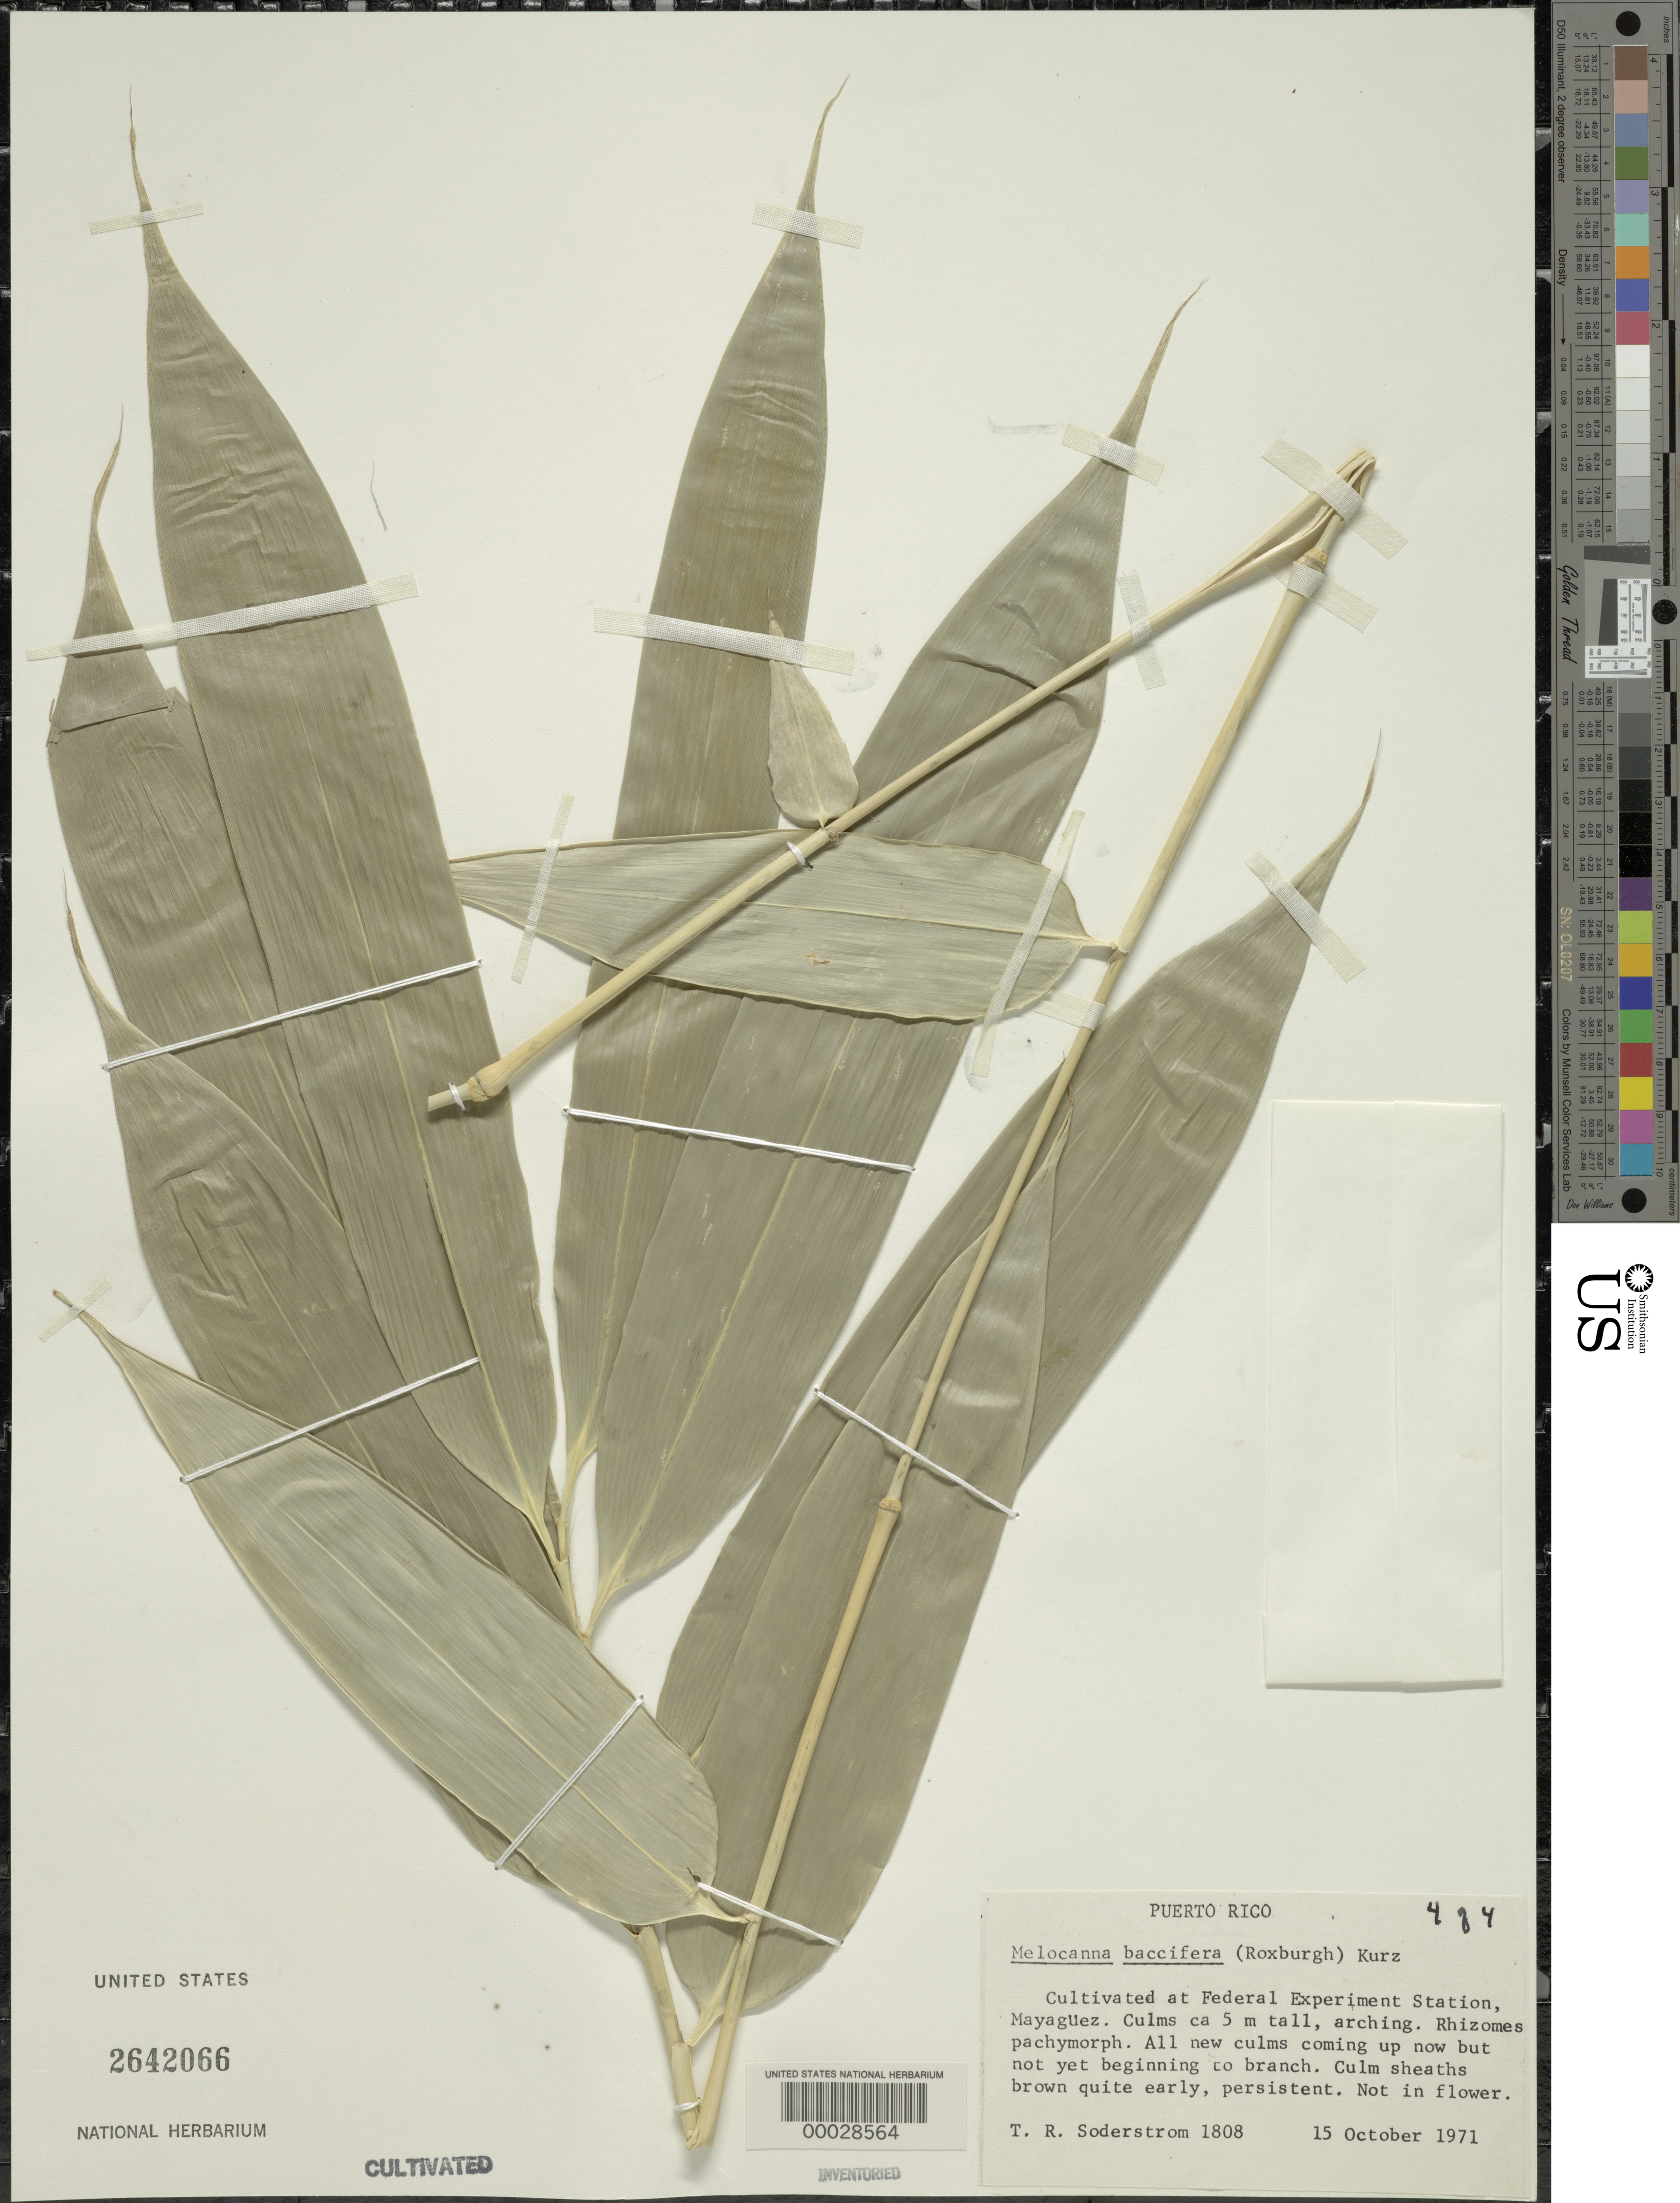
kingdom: Plantae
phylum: Tracheophyta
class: Liliopsida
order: Poales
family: Poaceae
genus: Melocanna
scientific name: Melocanna baccifera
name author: (Roxb.) Kurz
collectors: T. R. Soderstrom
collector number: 1808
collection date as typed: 15 Oct 1971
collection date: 1971-10-15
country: Puerto Rico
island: Greater Antilles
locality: Fed. Experiment Station, Mayaguez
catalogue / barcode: US 2642066